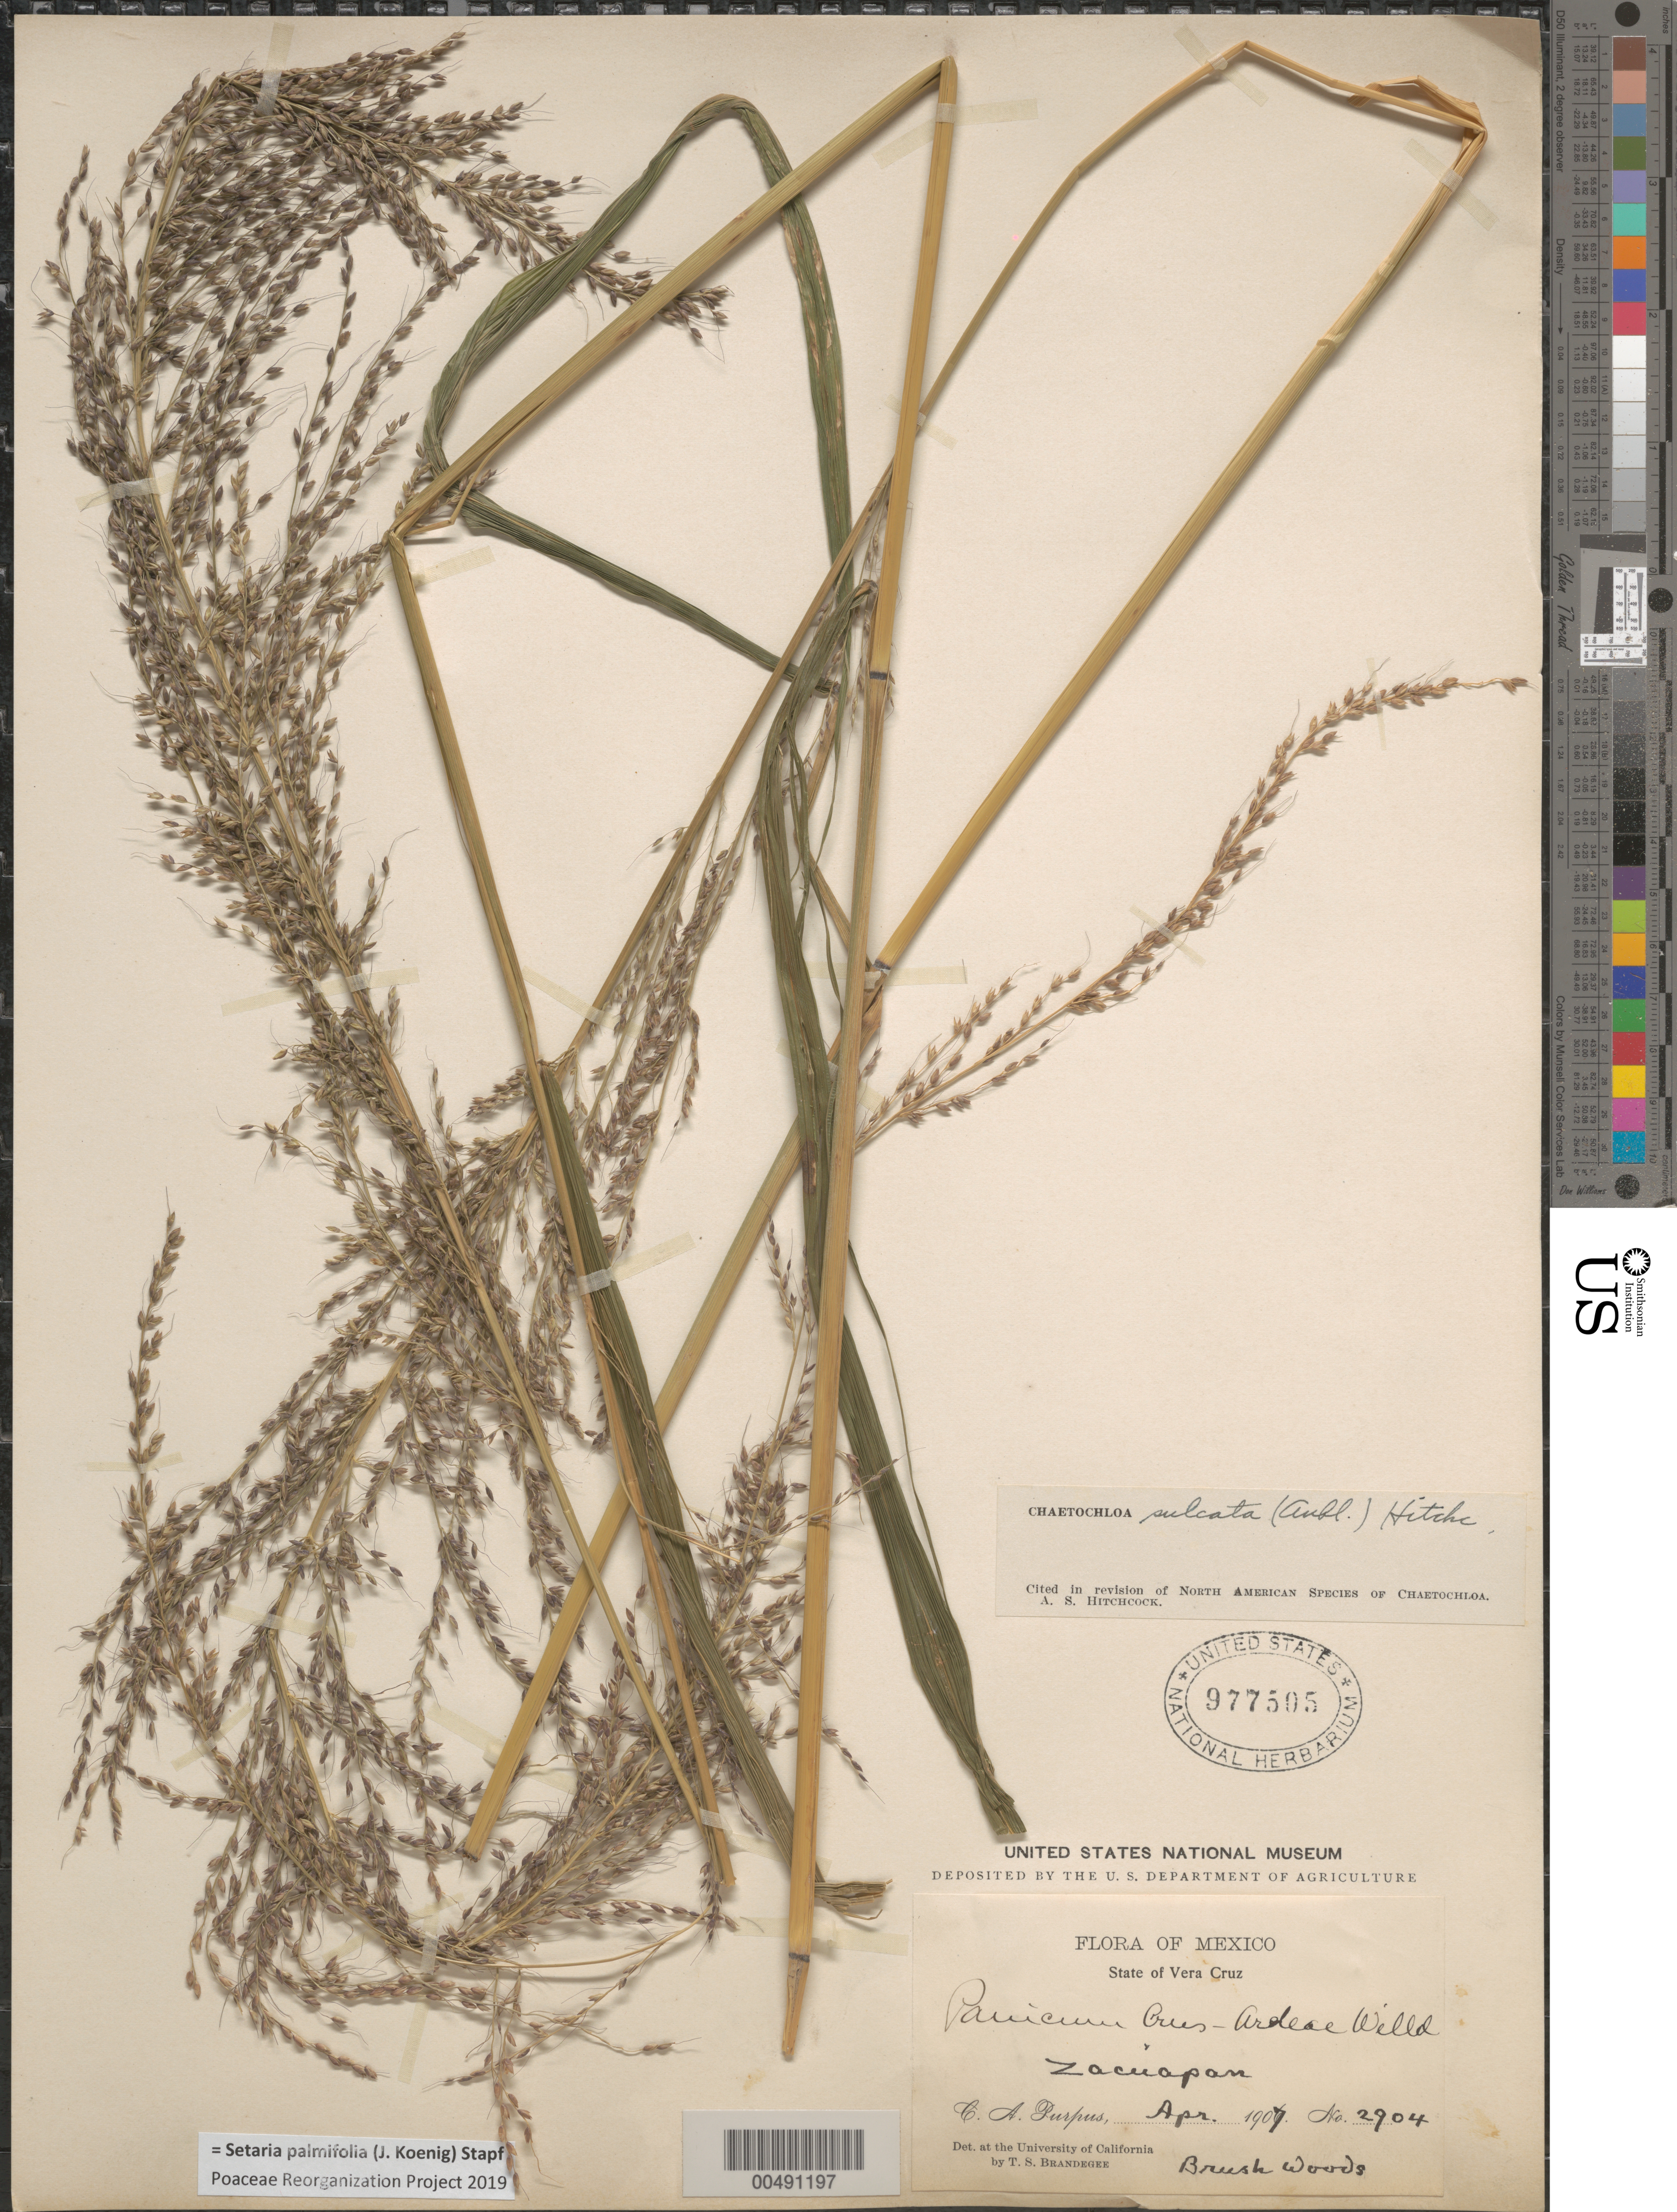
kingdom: Plantae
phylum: Tracheophyta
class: Liliopsida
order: Poales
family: Poaceae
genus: Setaria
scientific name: Setaria palmifolia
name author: (J. Koenig) Stapf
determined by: Poaceae Reorganization Project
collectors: C. A. Purpus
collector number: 2904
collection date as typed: Apr 1907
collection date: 1907-04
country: Mexico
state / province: Veracruz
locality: Zacuapan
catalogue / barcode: US 977505